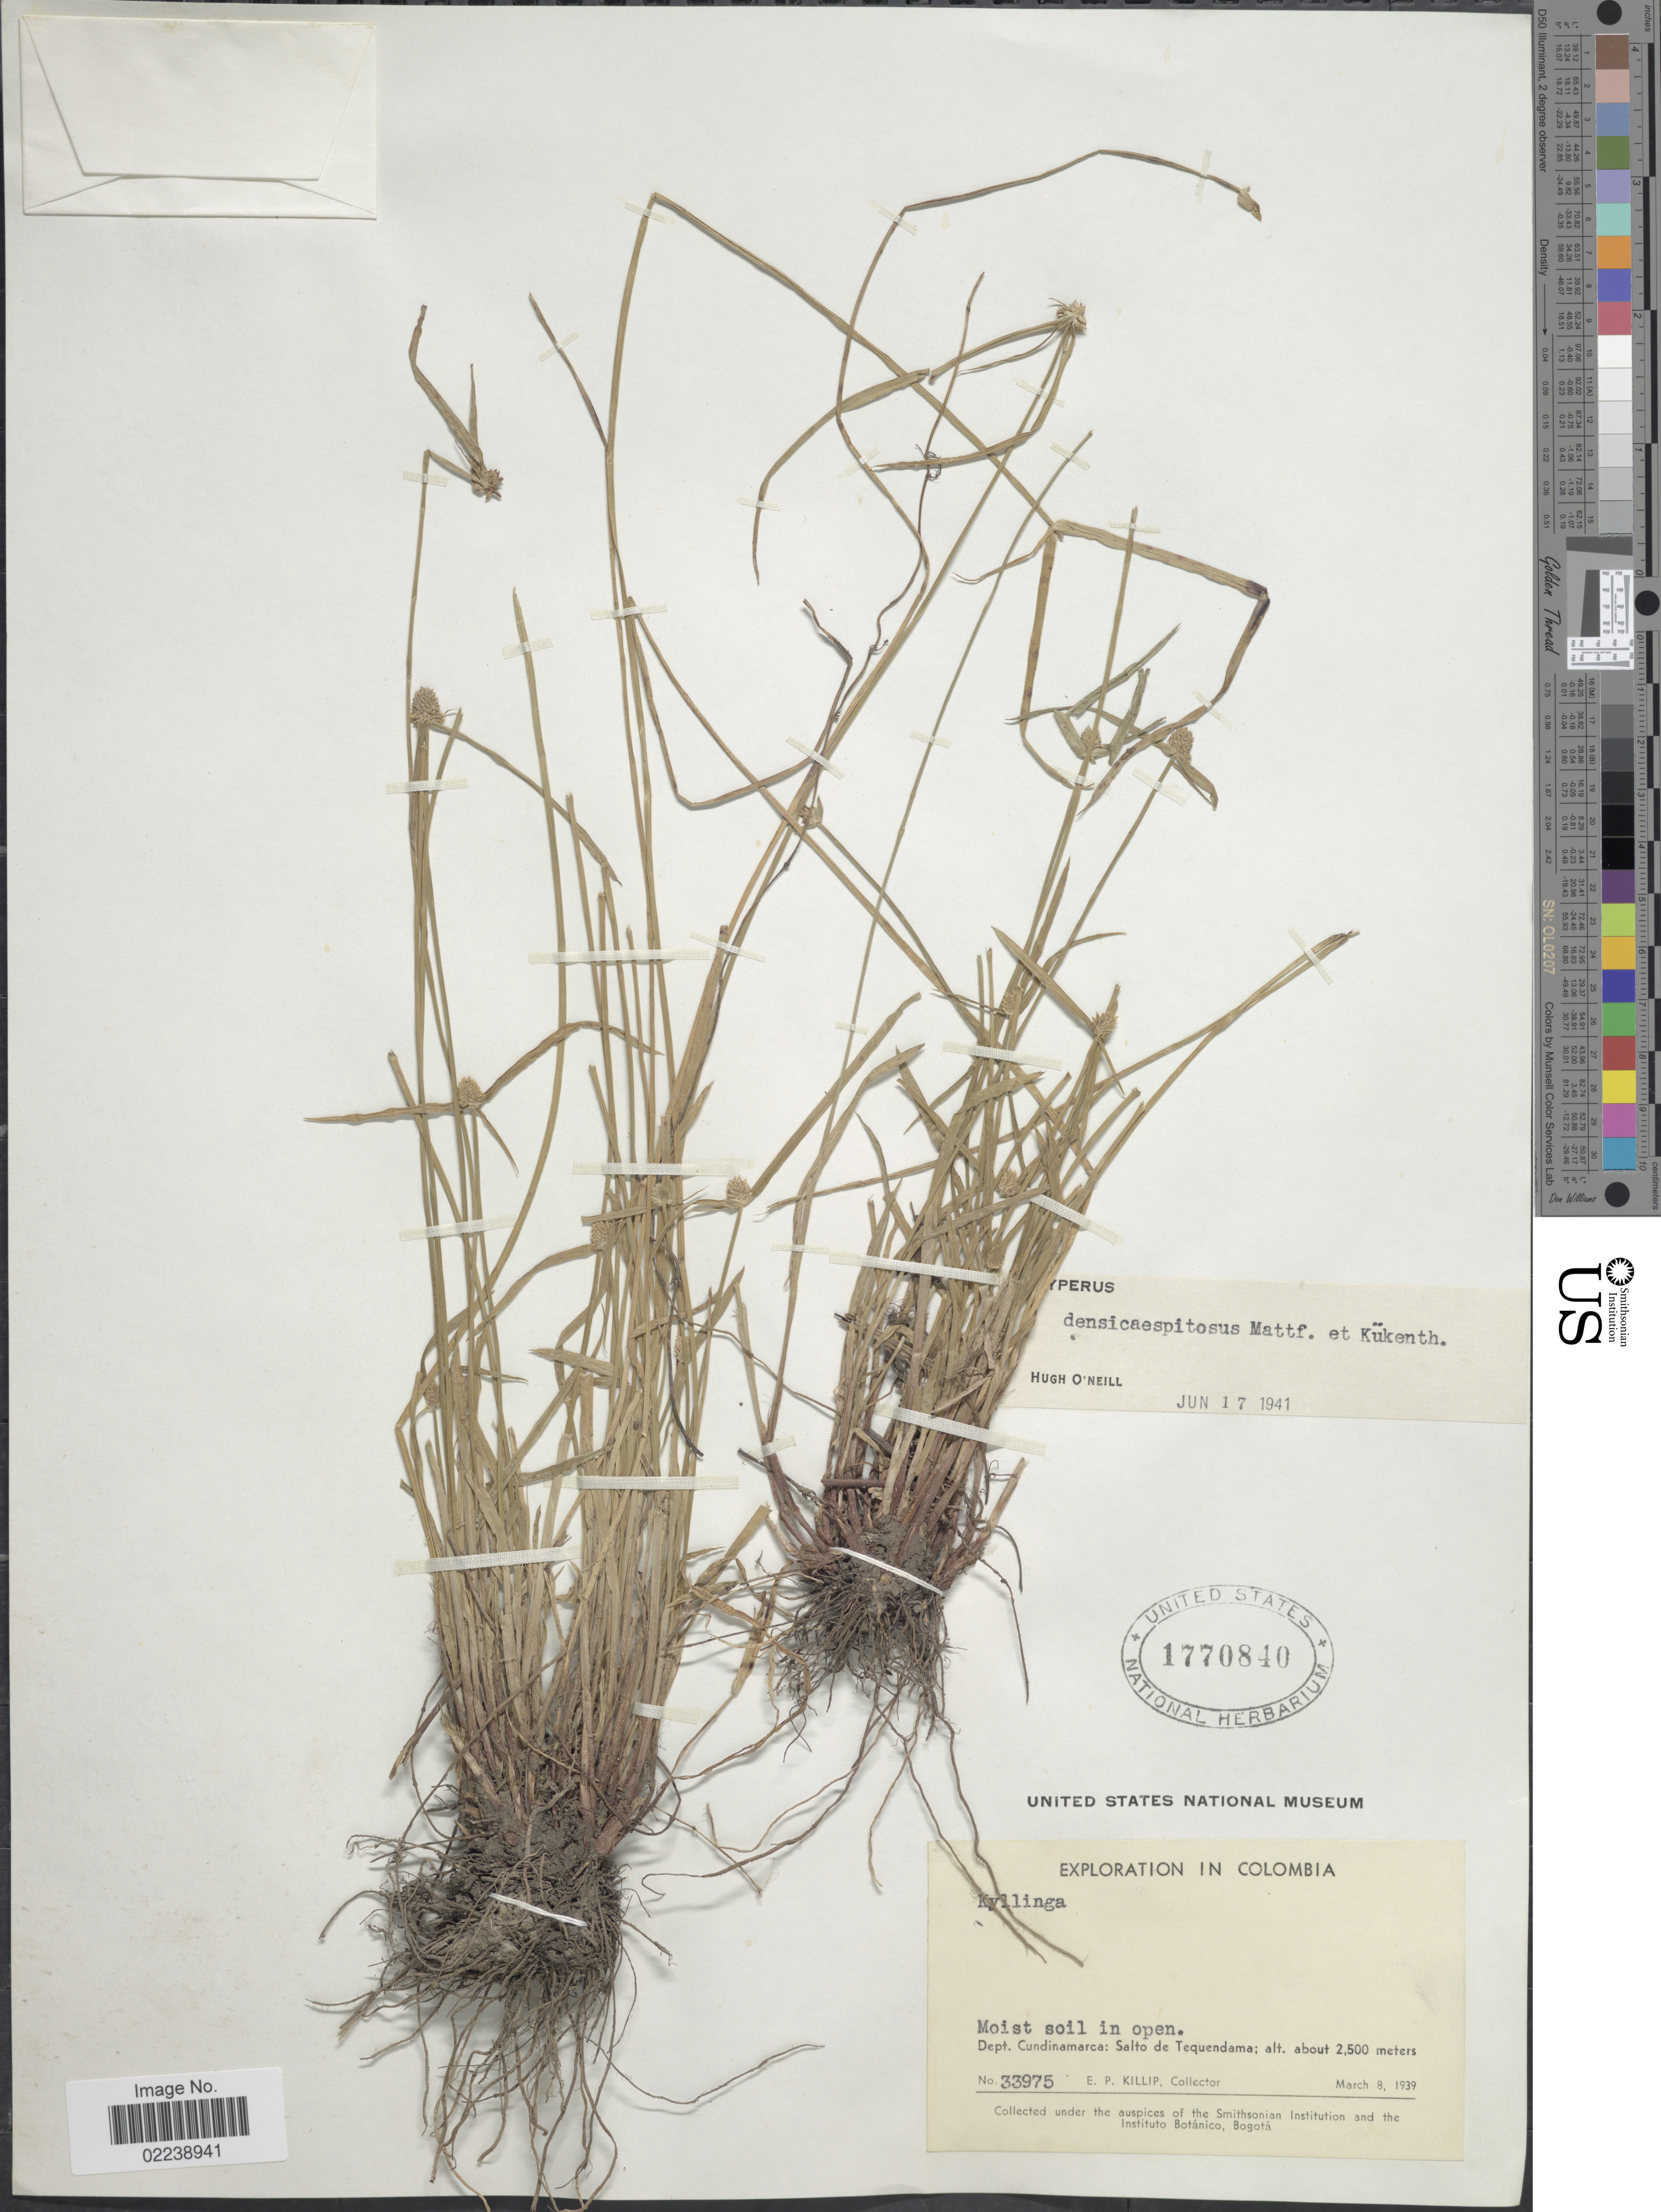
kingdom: Plantae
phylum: Tracheophyta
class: Liliopsida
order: Poales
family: Cyperaceae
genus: Cyperus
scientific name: Cyperus hortensis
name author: (Salzm. ex Steud.) Dorr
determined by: Strong, M. T., (US), Smithsonian Institution - National Museum of Natural History (UNITED STATES)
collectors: E. P. Killip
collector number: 33975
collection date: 1939-03-08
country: Colombia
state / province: Cundinamarca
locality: Salto de Tequedama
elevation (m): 2500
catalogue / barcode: US 1770840